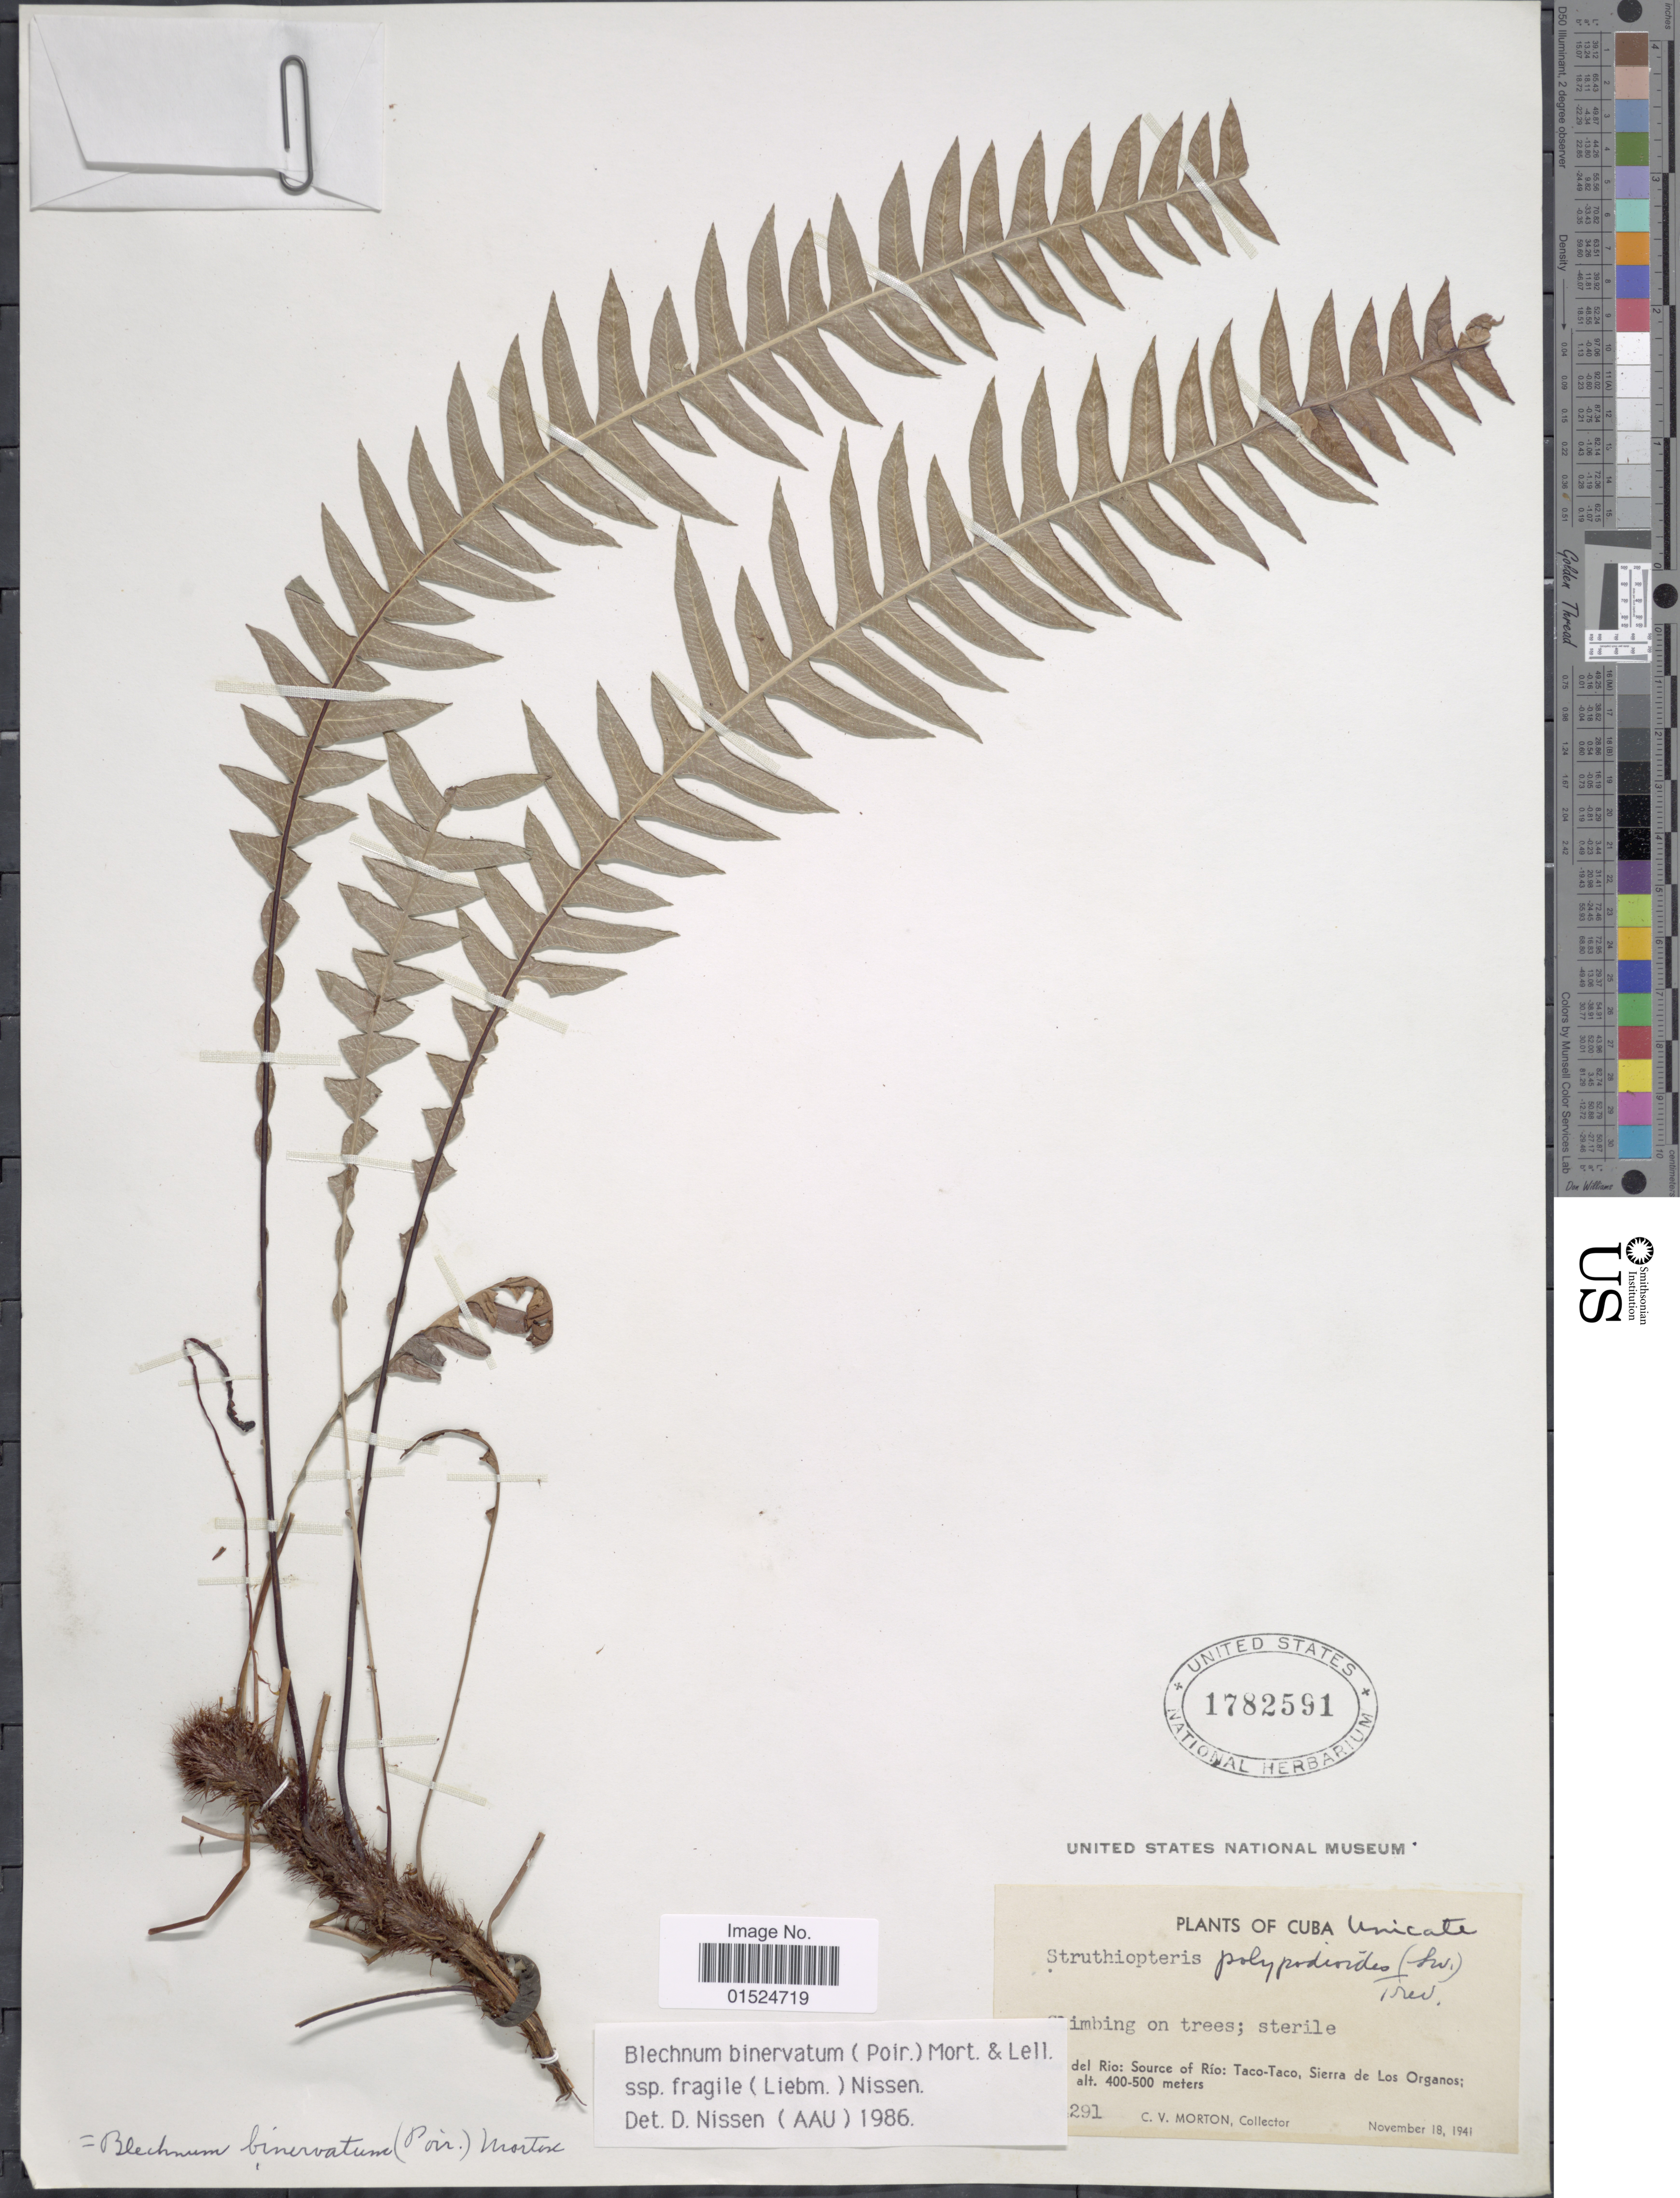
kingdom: Plantae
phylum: Tracheophyta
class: Polypodiopsida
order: Polypodiales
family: Blechnaceae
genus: Blechnum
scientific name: Blechnum fragile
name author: (Liebm.) C.V. Morton & Lellinger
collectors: C. V. Morton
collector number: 291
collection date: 1941-11-18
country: Cuba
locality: Del Rio: Source of Río: Taco-Taco, Sierra de Los Organos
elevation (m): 400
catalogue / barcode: US 1782591